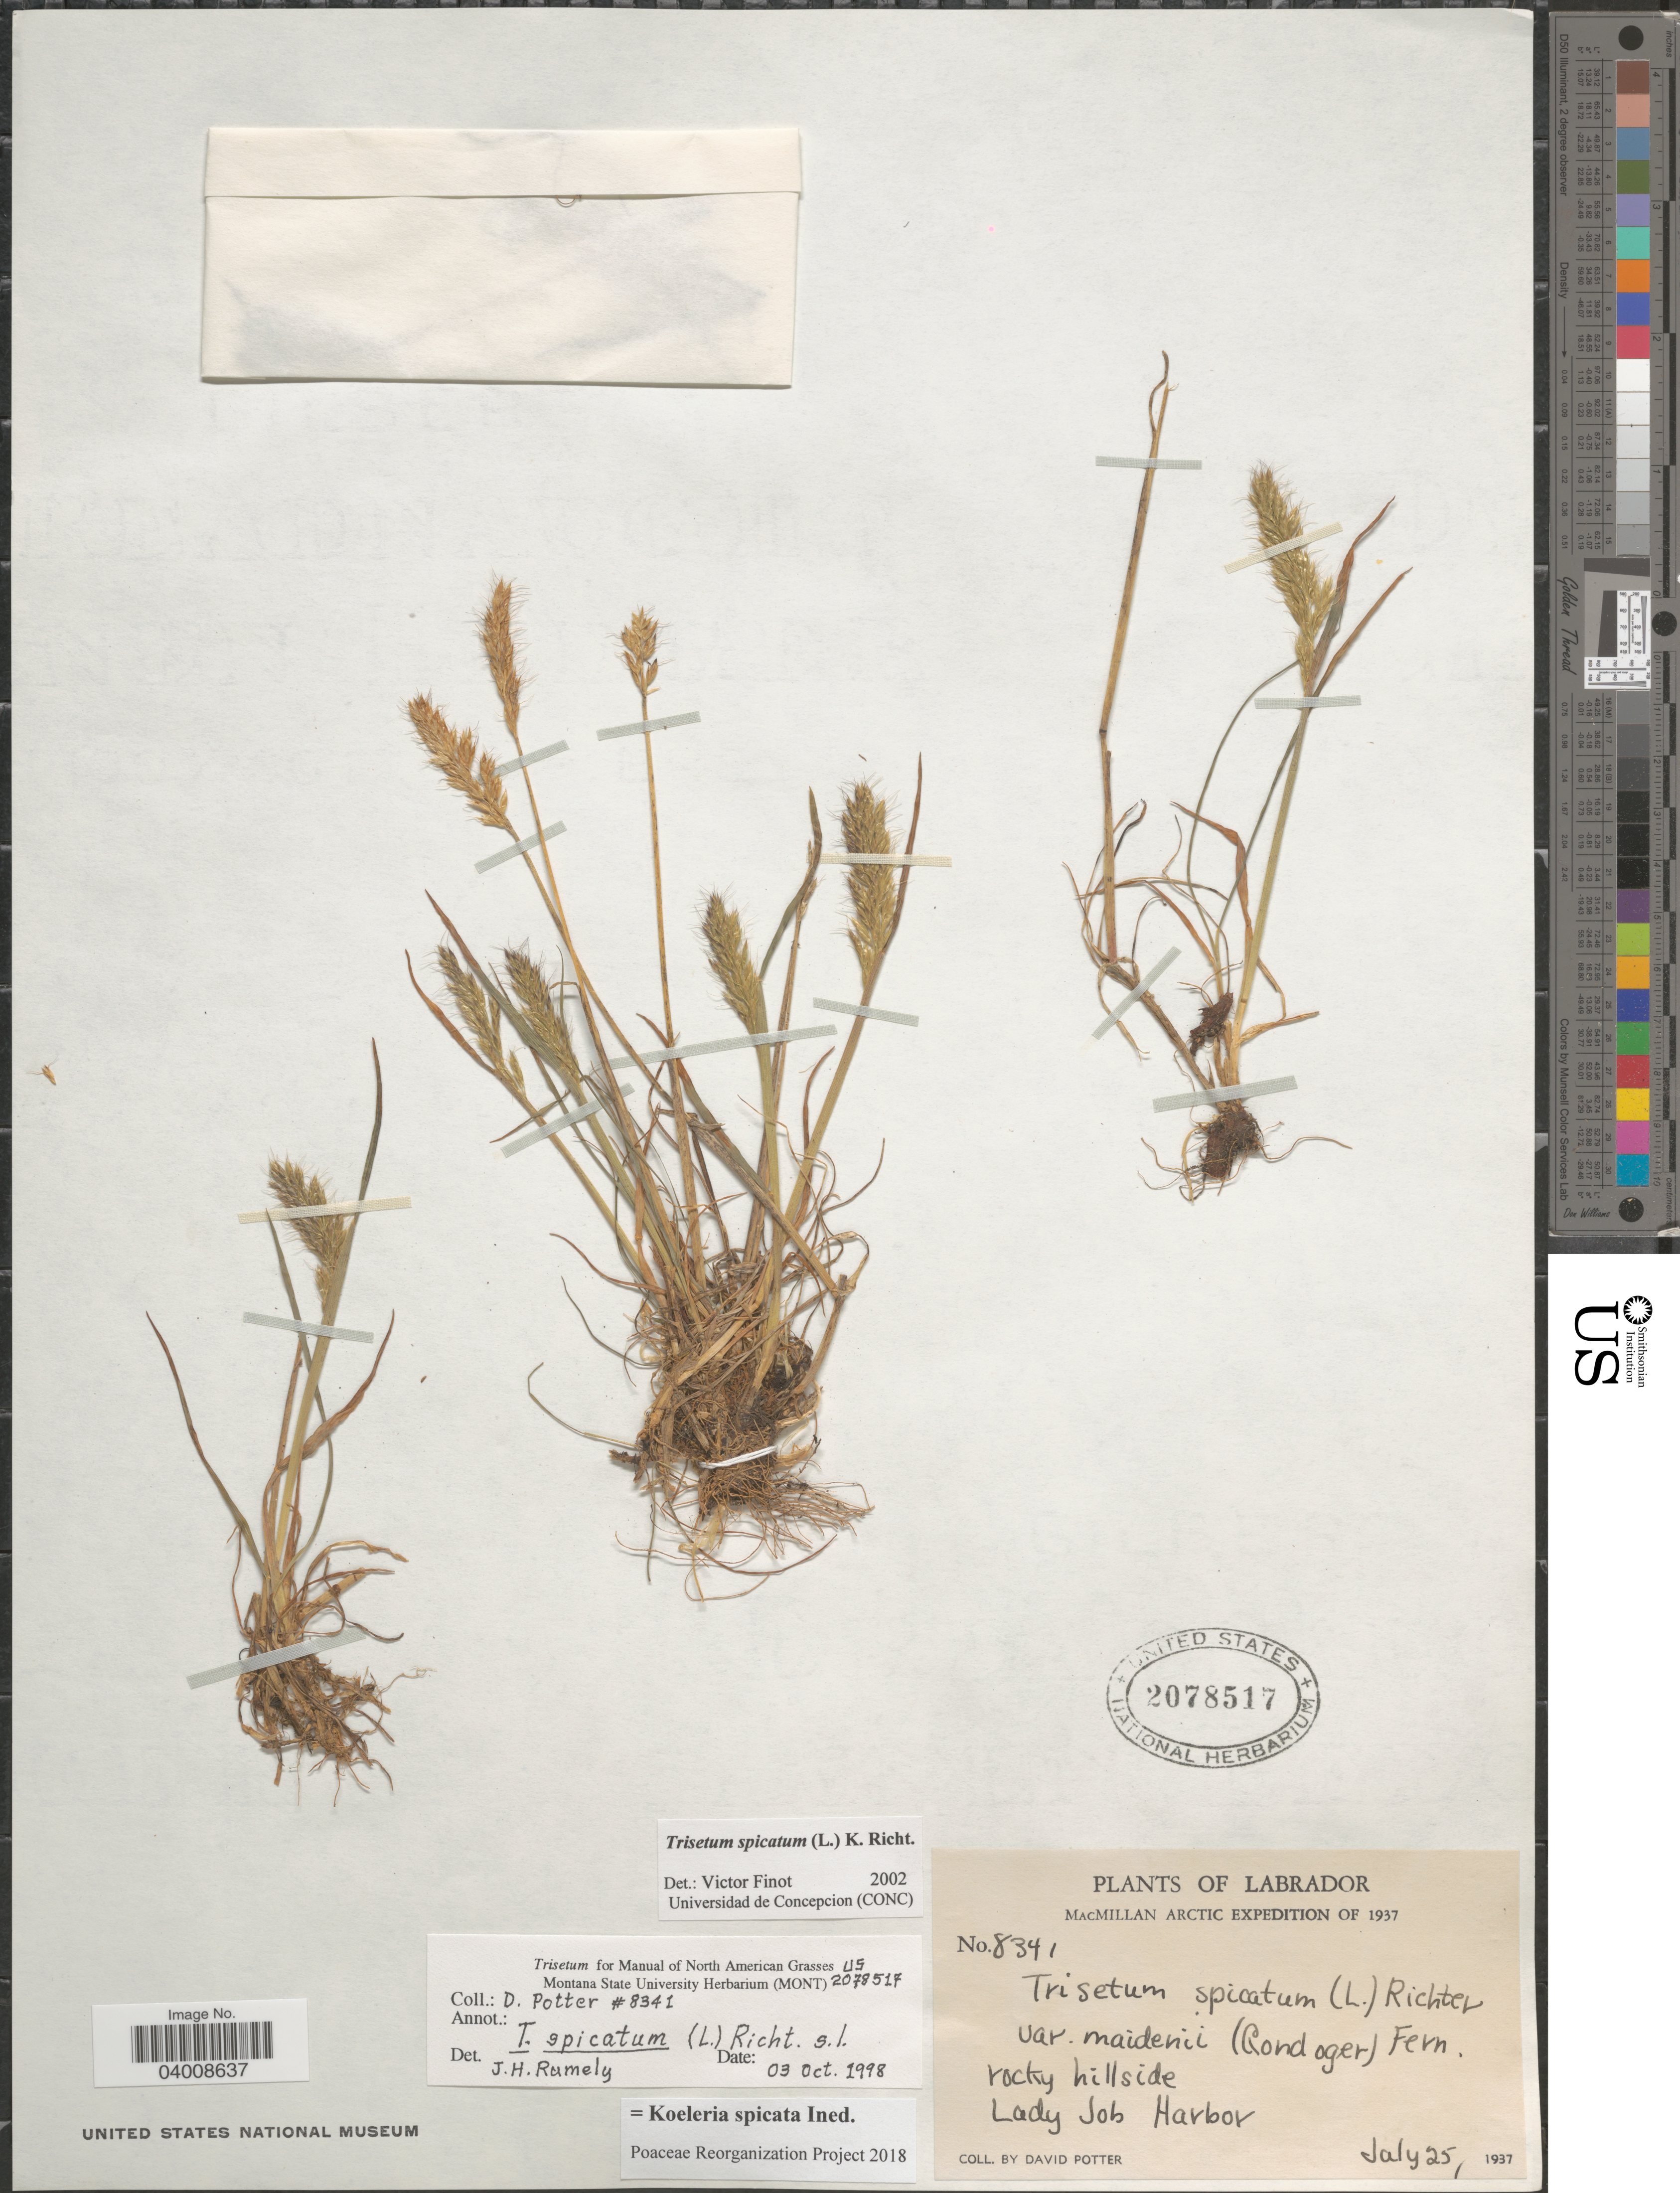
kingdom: Plantae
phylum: Tracheophyta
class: Liliopsida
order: Poales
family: Poaceae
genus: Koeleria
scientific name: Koeleria spicata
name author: (L.) Barberá et al.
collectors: D. Potter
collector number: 8341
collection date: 1937-07-25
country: Canada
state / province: Newfoundland and Labrador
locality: Labrador. Rocky hillside, Lady Job Harbor.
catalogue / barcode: US 2078517